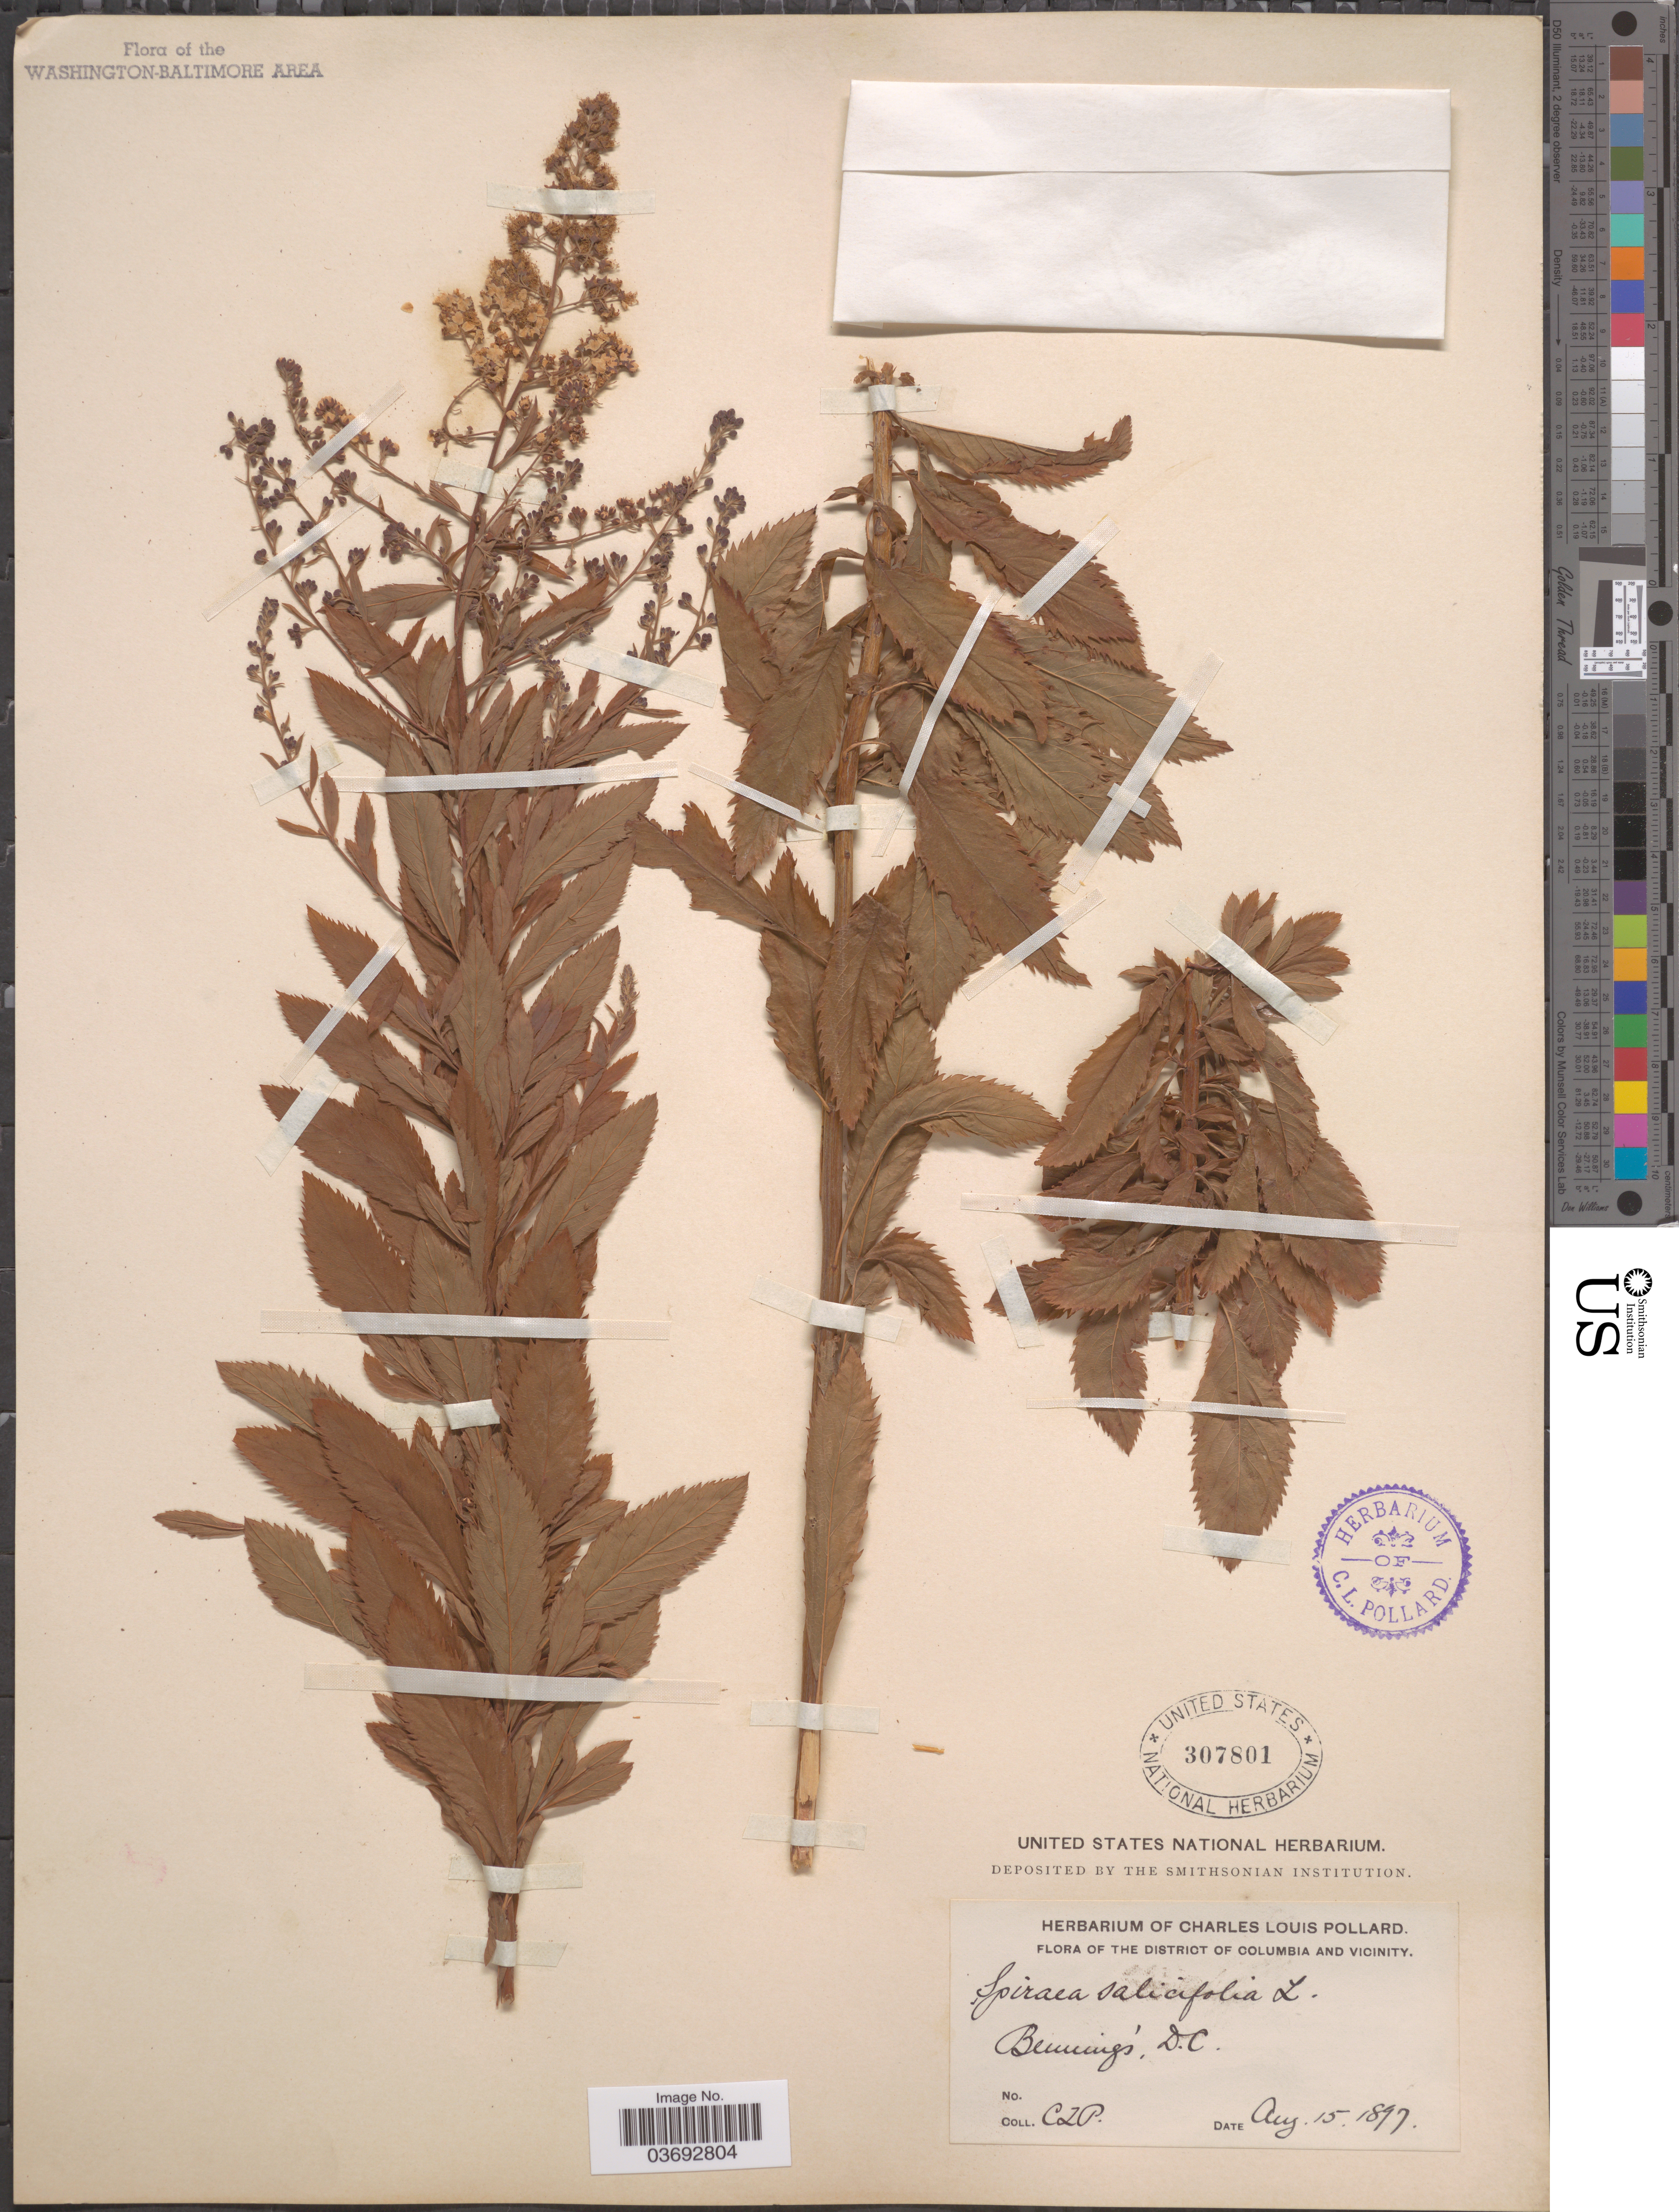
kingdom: Plantae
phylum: Tracheophyta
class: Magnoliopsida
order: Rosales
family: Rosaceae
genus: Spiraea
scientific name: Spiraea salicifolia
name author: L.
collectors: C. L. Pollard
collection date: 1897-08-15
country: United States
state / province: District of Columbia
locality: The District of Columbia and Vicinity. Bennings.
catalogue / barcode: US 307801